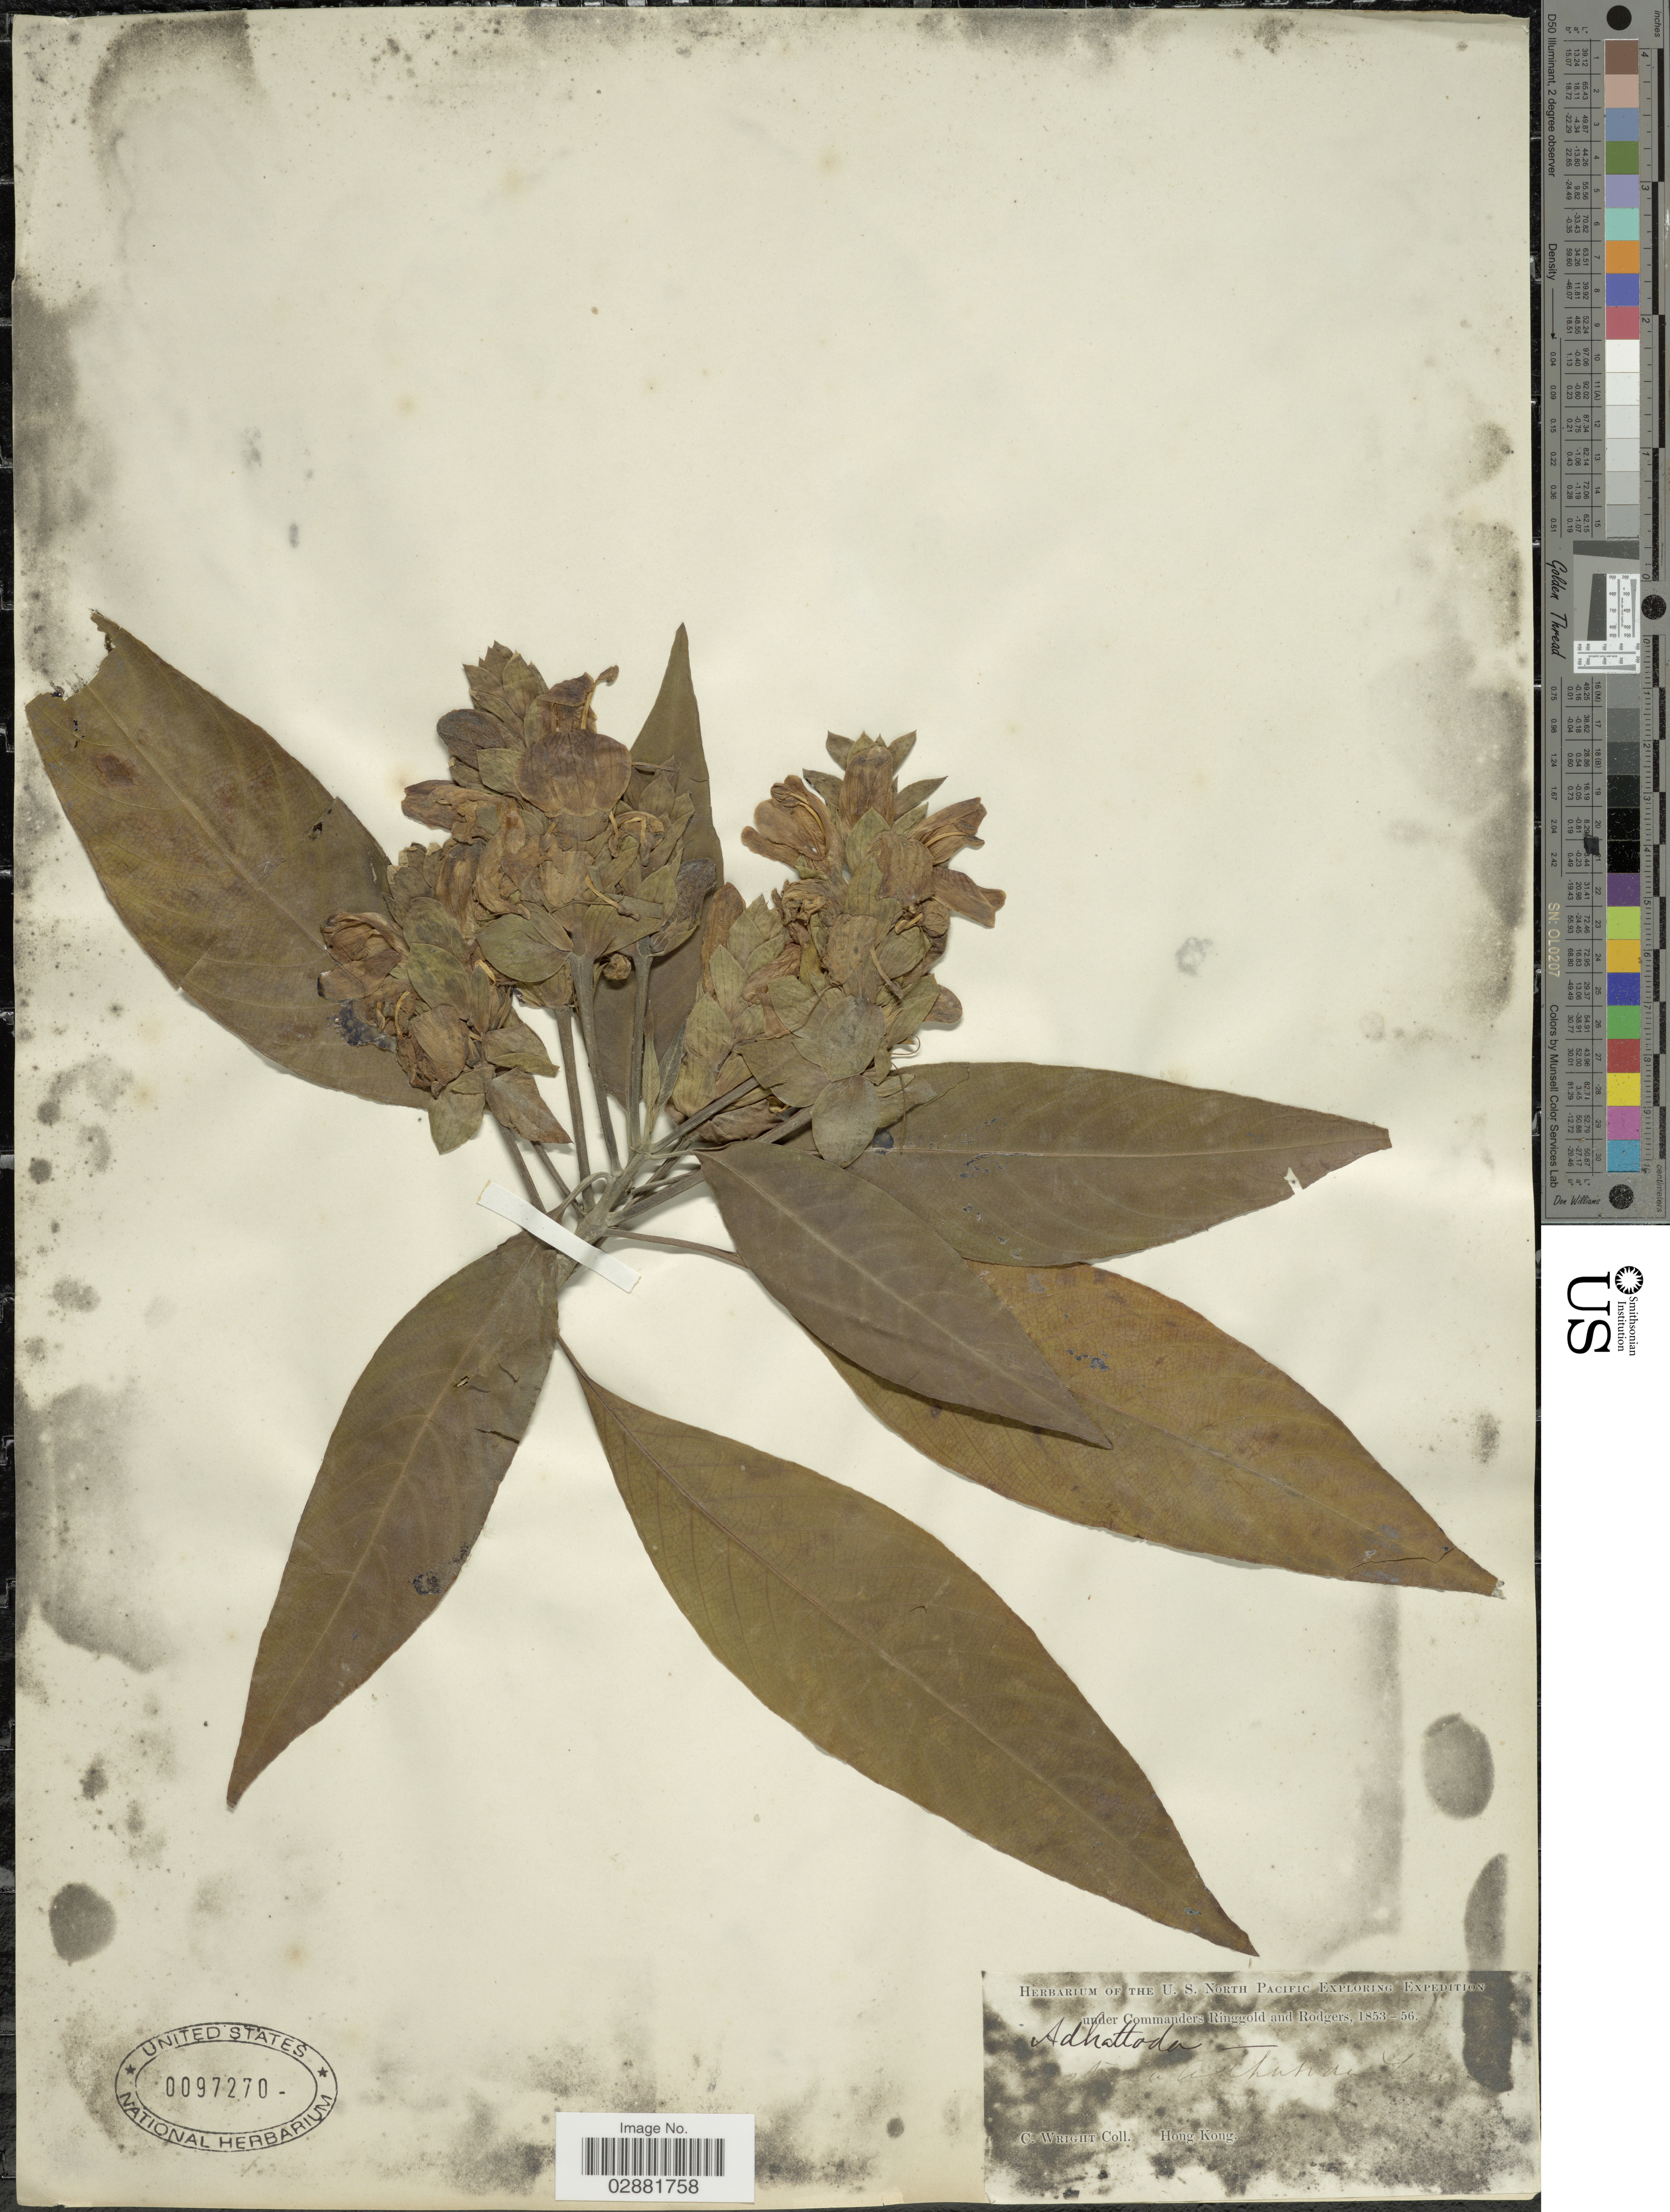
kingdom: Plantae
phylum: Tracheophyta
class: Magnoliopsida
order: Lamiales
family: Acanthaceae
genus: Justicia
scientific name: Justicia adhatoda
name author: L.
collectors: C. Wright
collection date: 1853/1856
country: China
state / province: Hong Kong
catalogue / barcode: US 97270